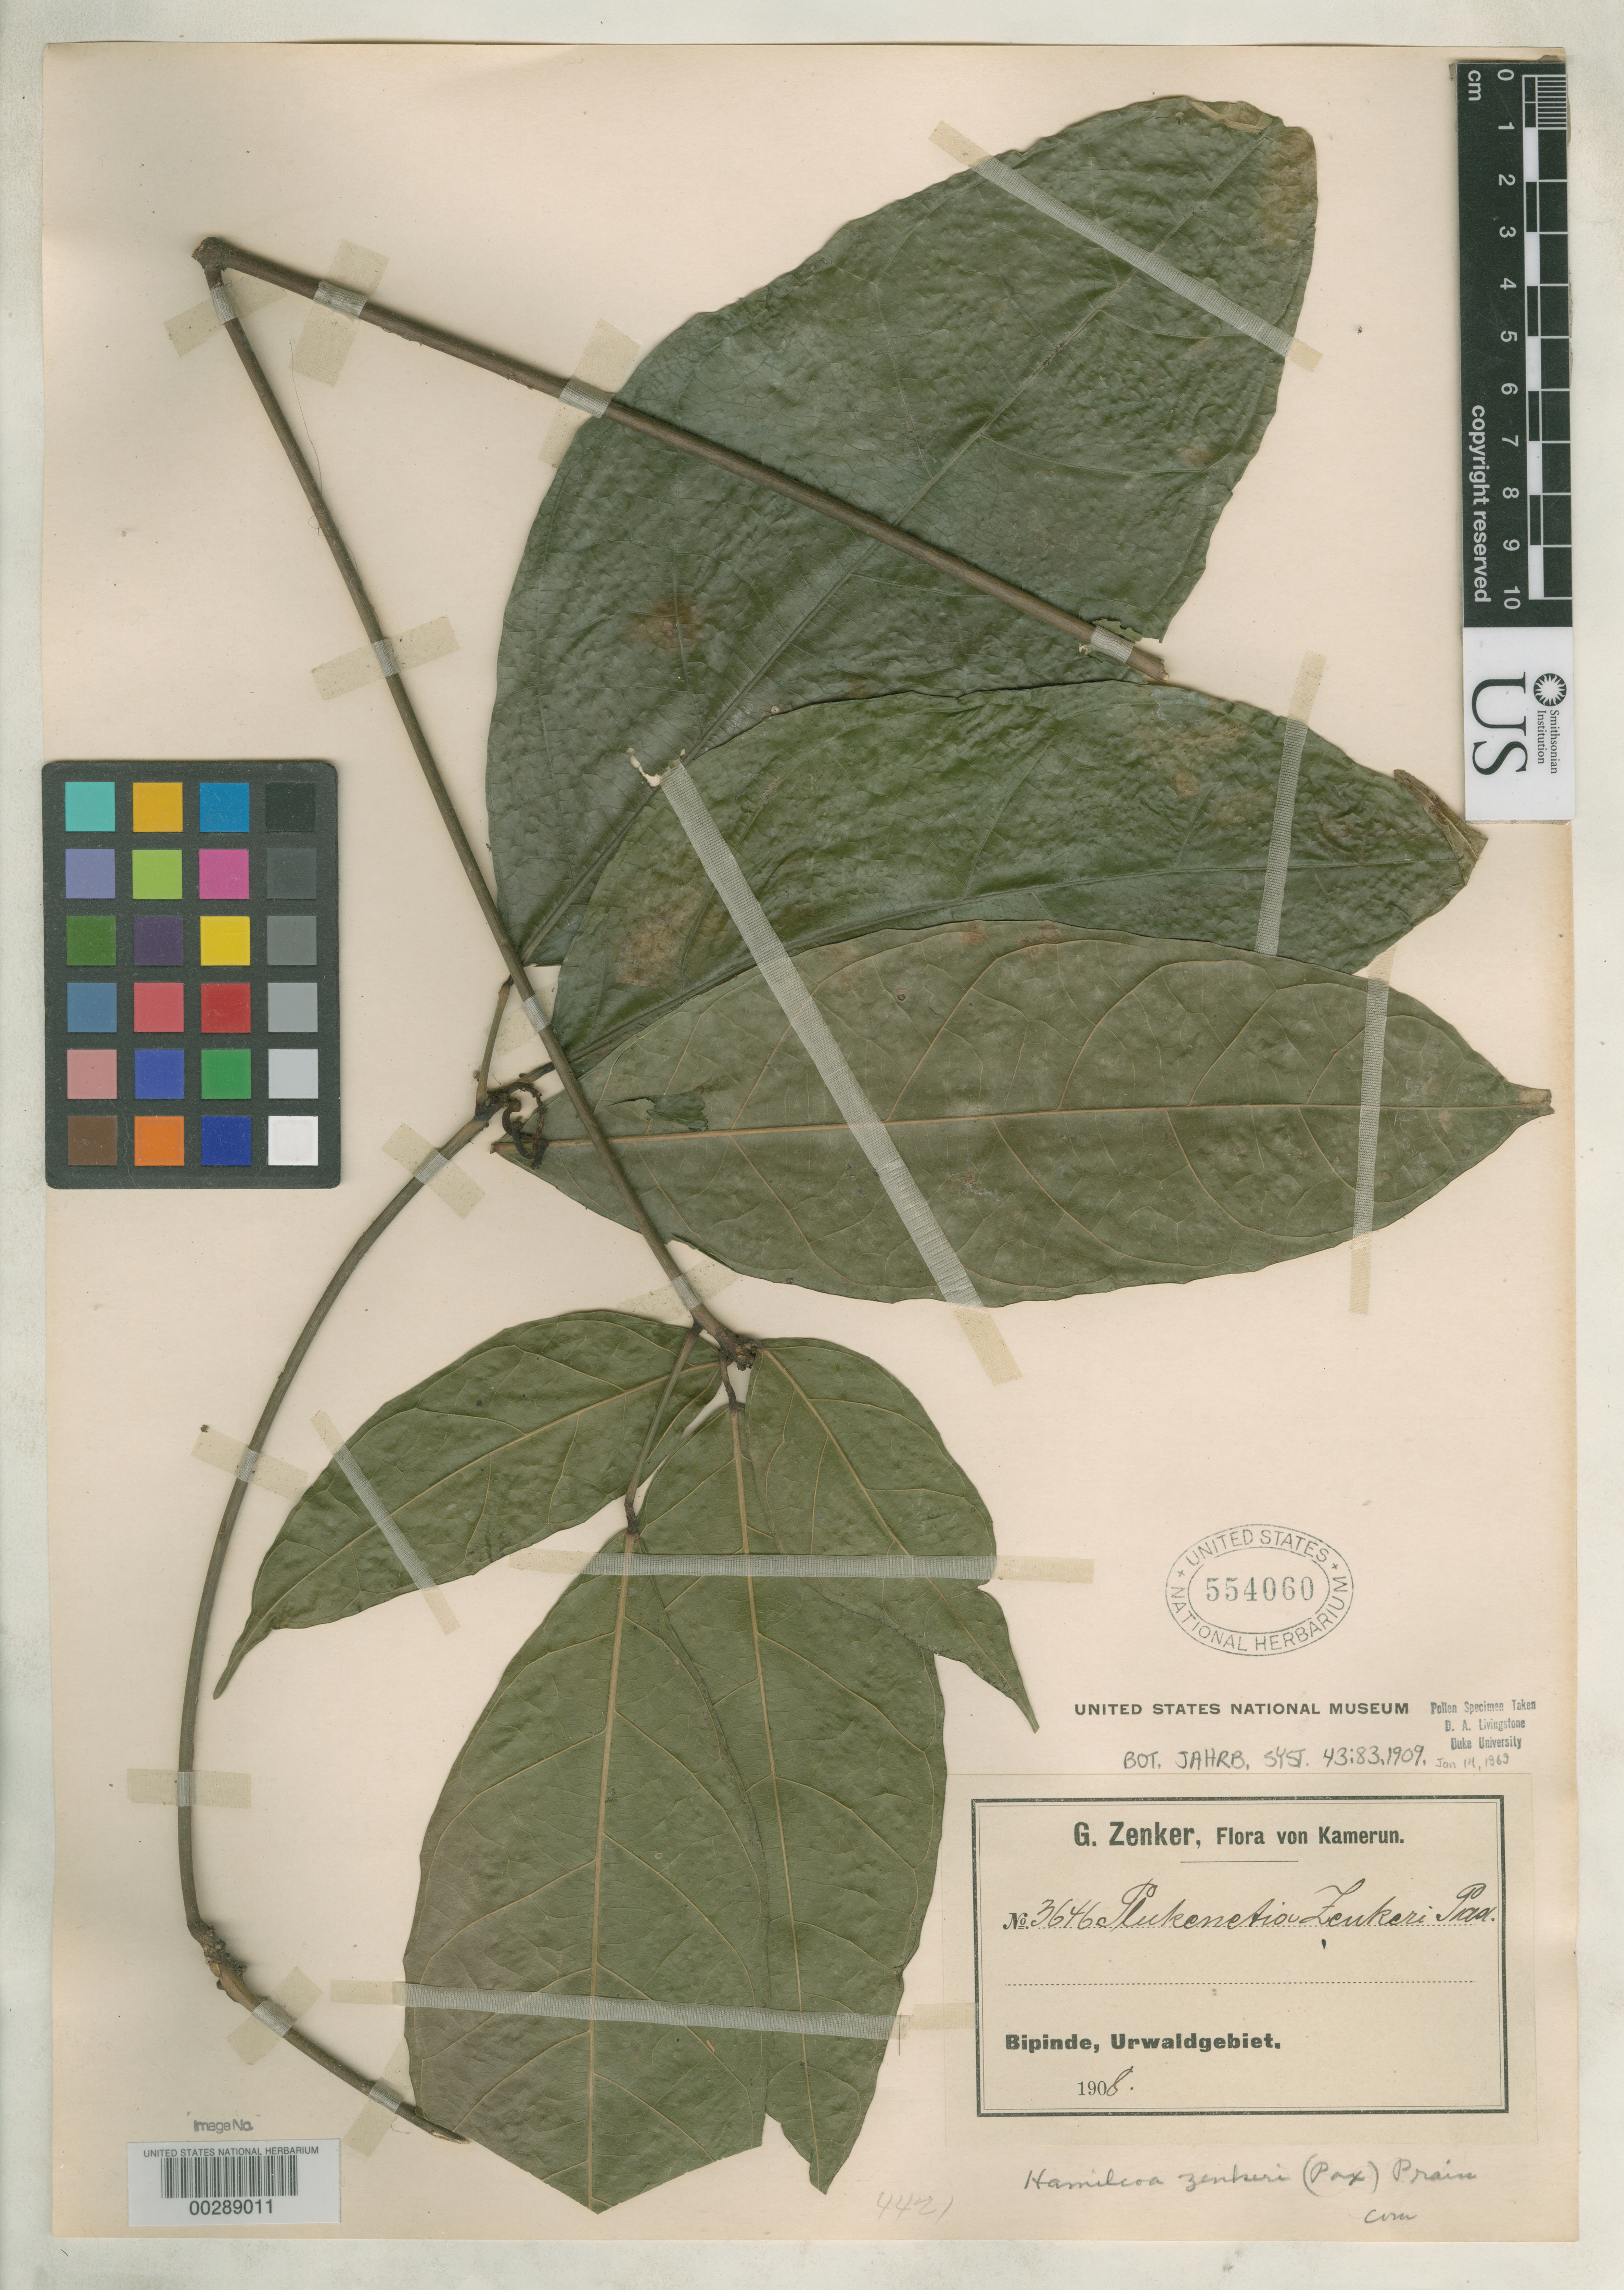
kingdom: Plantae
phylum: Tracheophyta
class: Magnoliopsida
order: Malpighiales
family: Euphorbiaceae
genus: Plukenetia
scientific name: Plukenetia zenkeri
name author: Pax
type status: Isosyntype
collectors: G. A. Zenker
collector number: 3646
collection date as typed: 1908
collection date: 1908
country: Cameroon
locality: Bipinde, Urwaldgebiet.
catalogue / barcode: US 554060